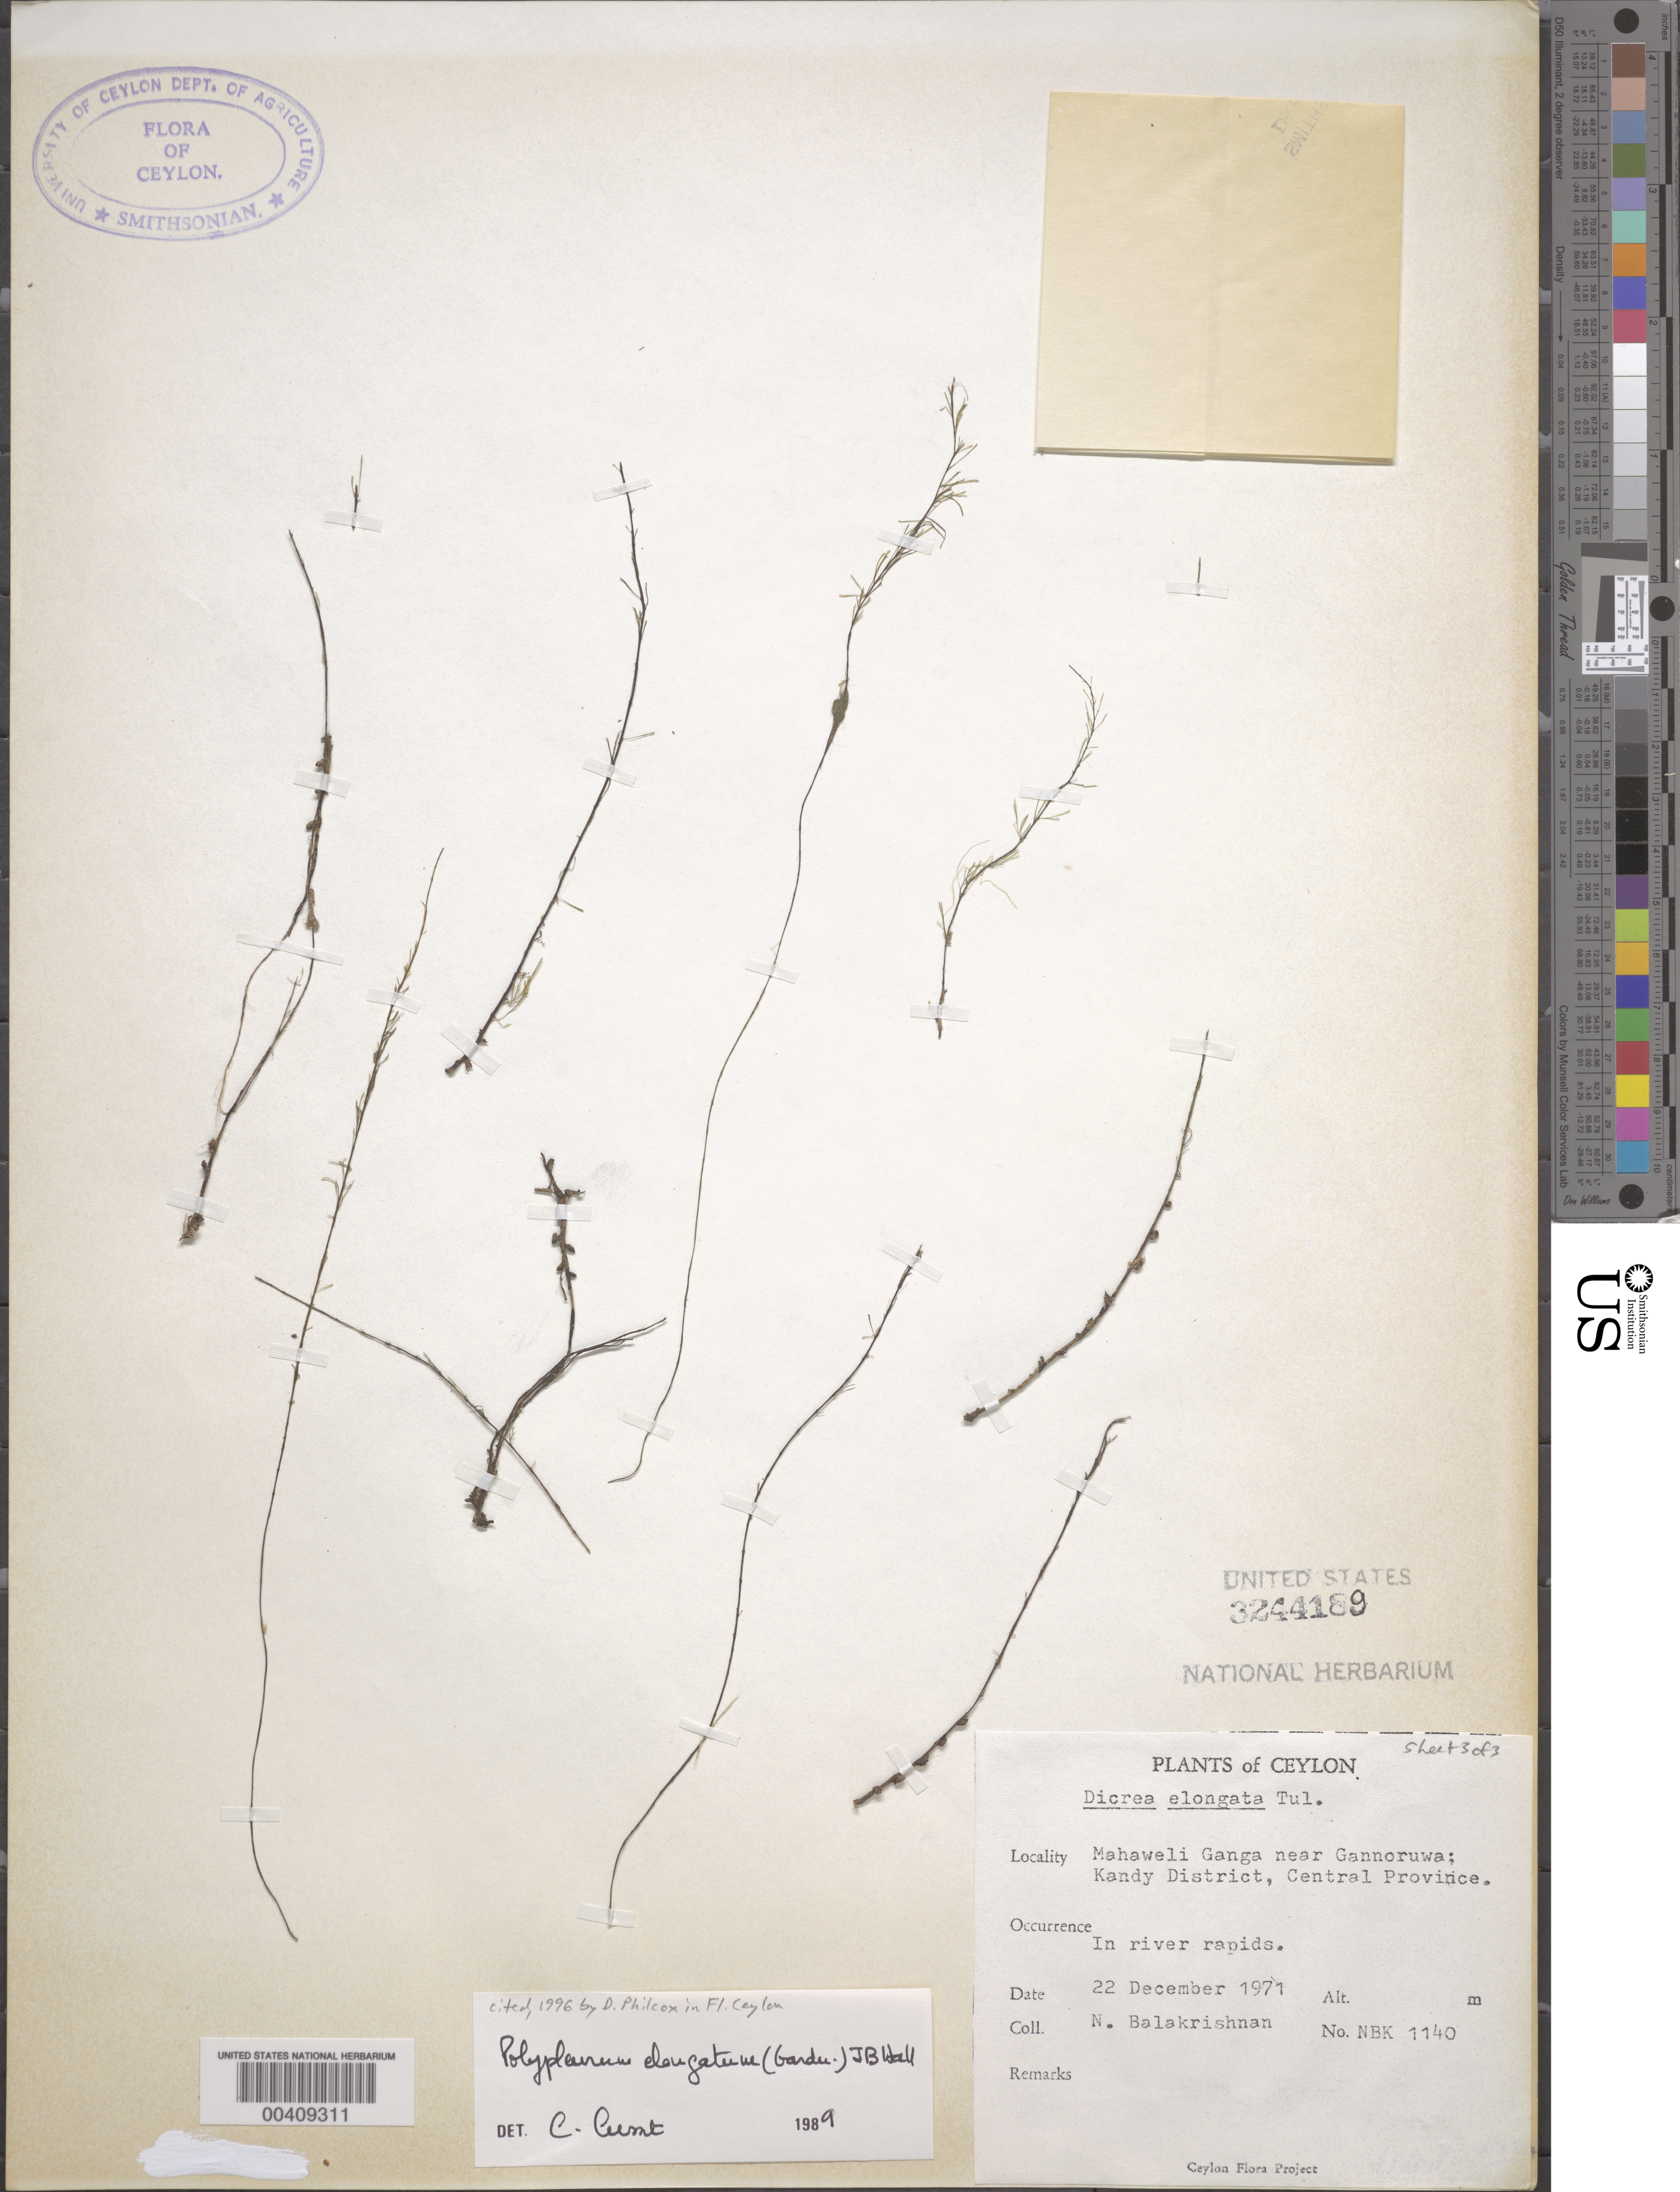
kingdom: Plantae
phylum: Tracheophyta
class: Magnoliopsida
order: Malpighiales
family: Podostemaceae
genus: Polypleurum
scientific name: Polypleurum elongatum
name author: (Gardner) J.B. Hall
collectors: N. Balakrishnan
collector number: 1140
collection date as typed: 22 Dec 1971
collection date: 1971-12-22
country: Sri Lanka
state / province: Central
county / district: Kandy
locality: Mahaweli ganga near gannoruwa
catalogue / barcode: US 3244189